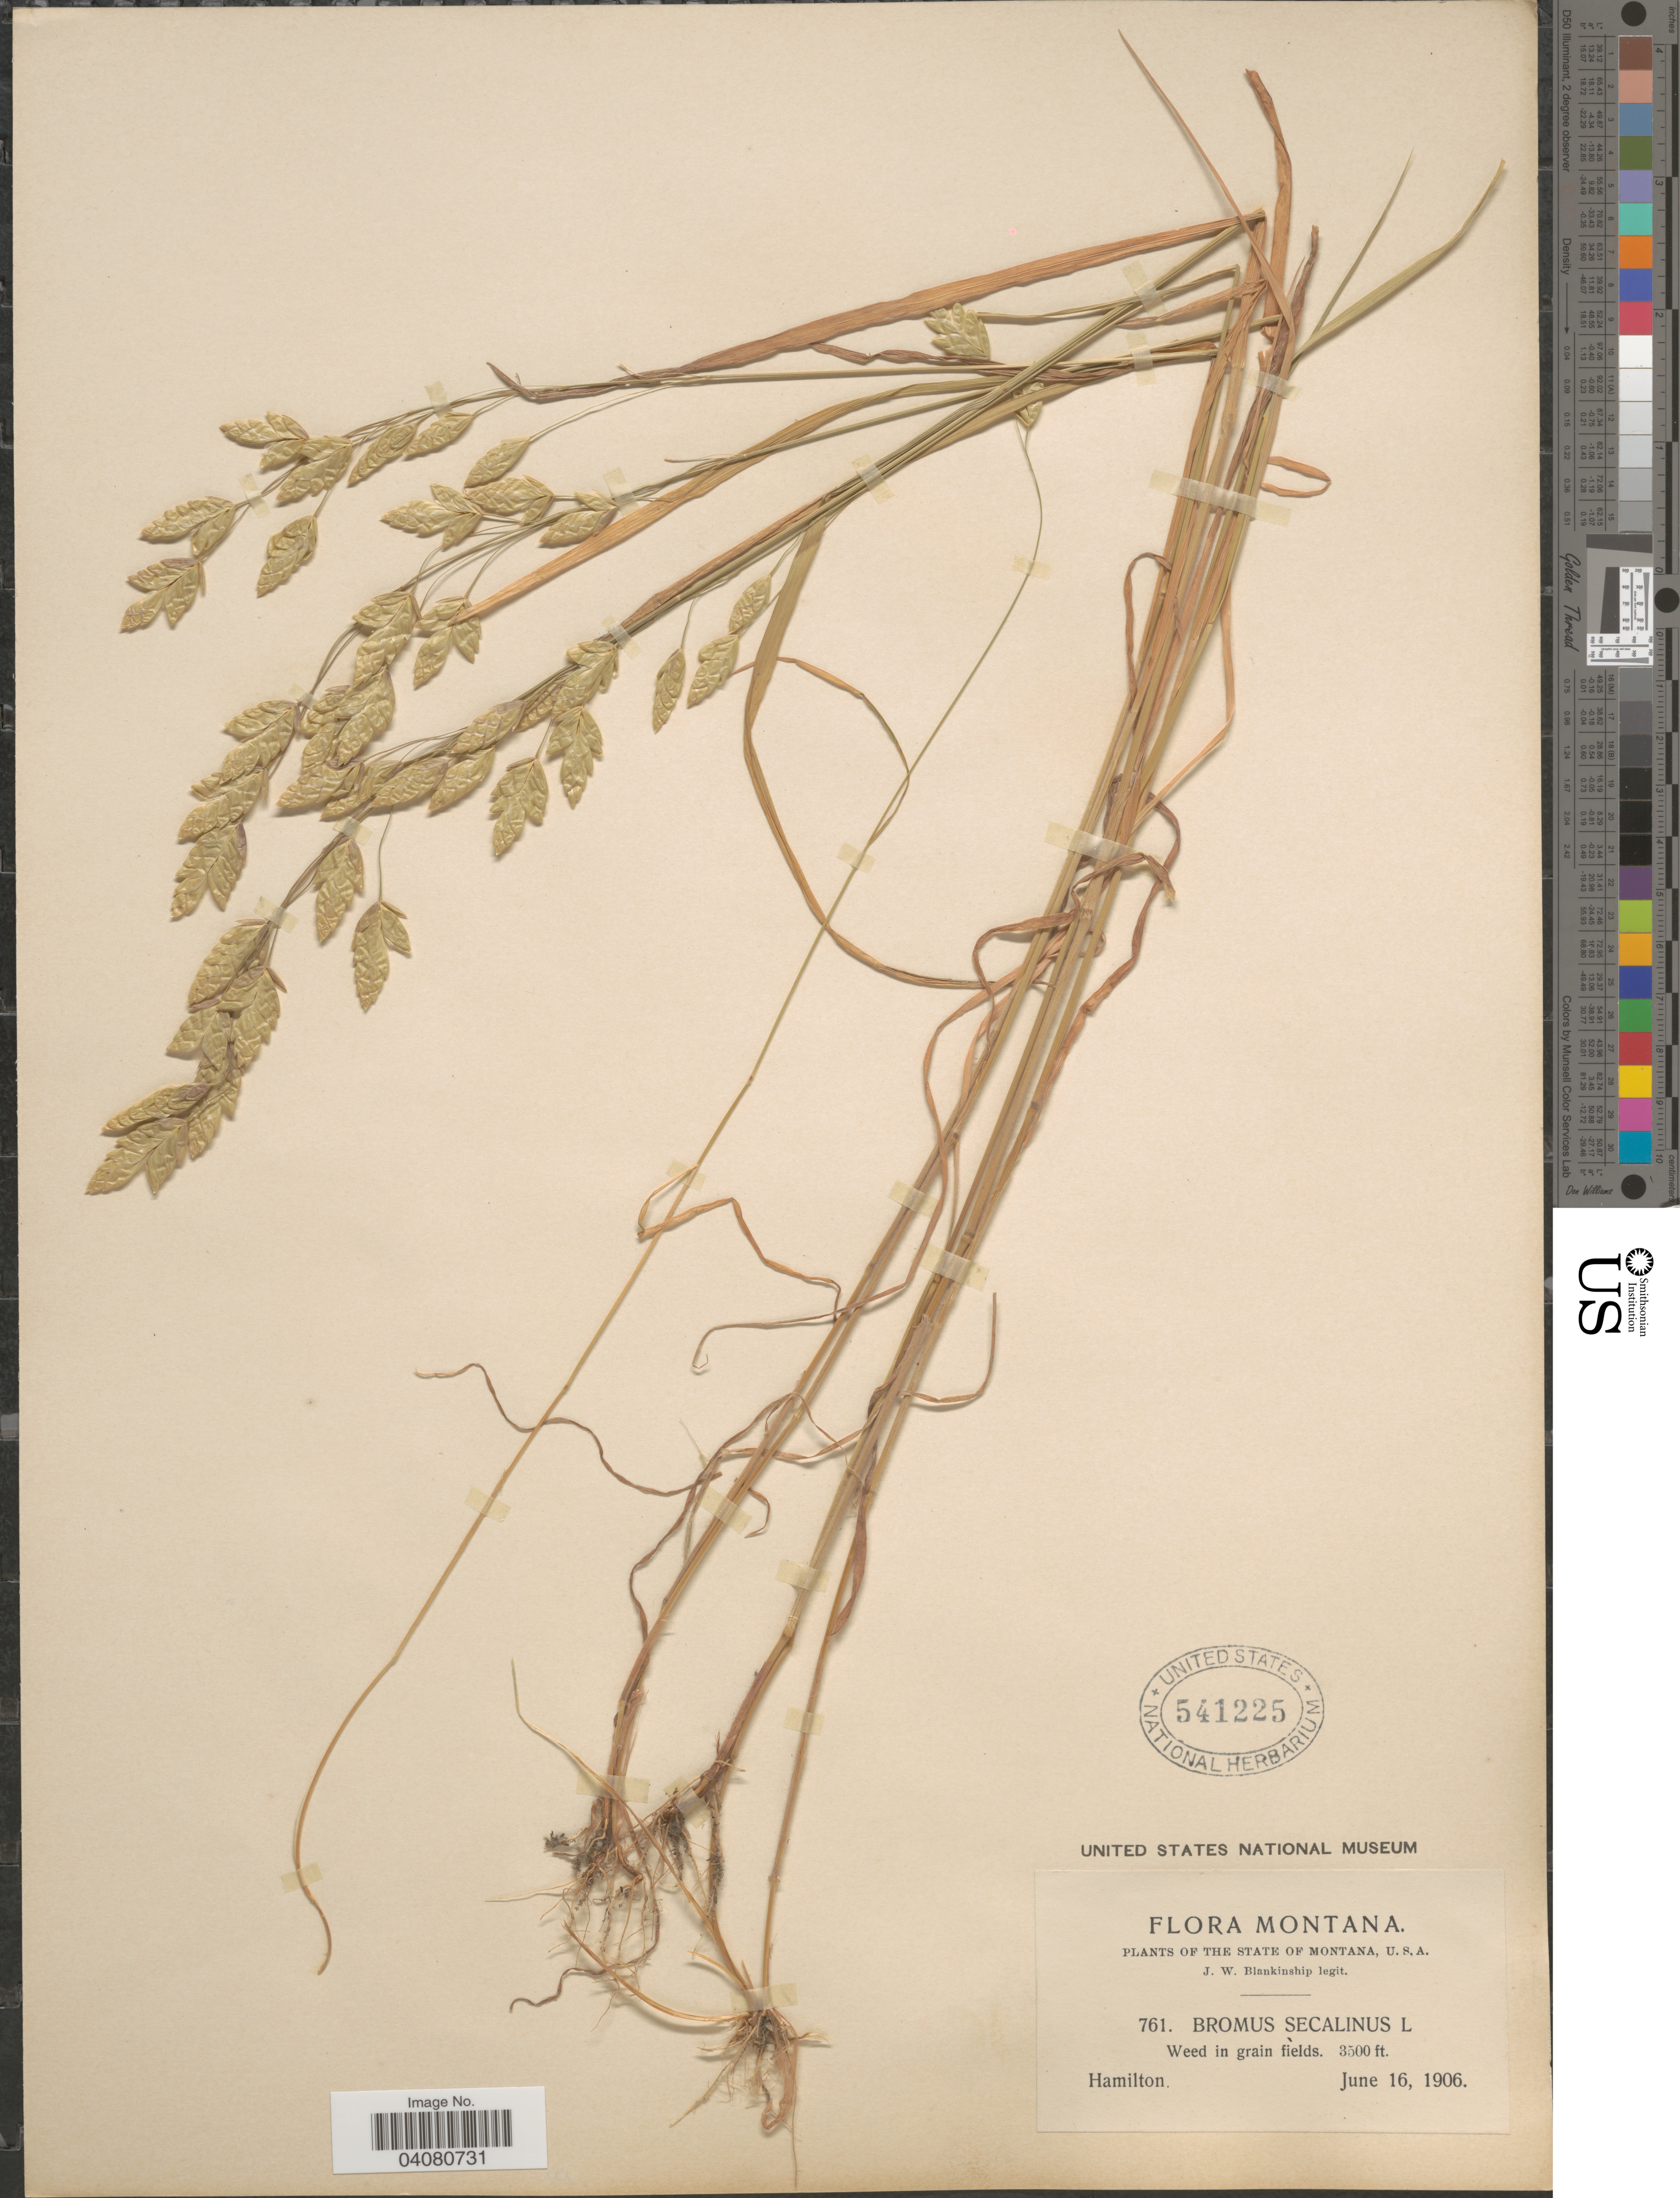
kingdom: Plantae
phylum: Tracheophyta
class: Liliopsida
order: Poales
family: Poaceae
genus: Bromus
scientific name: Bromus briziformis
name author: Fisch. & C.A. Mey.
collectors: J. W. Blankinship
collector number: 761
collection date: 1906-06-16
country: United States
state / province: Montana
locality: Weed in grain fields.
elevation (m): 1067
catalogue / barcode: US 541225